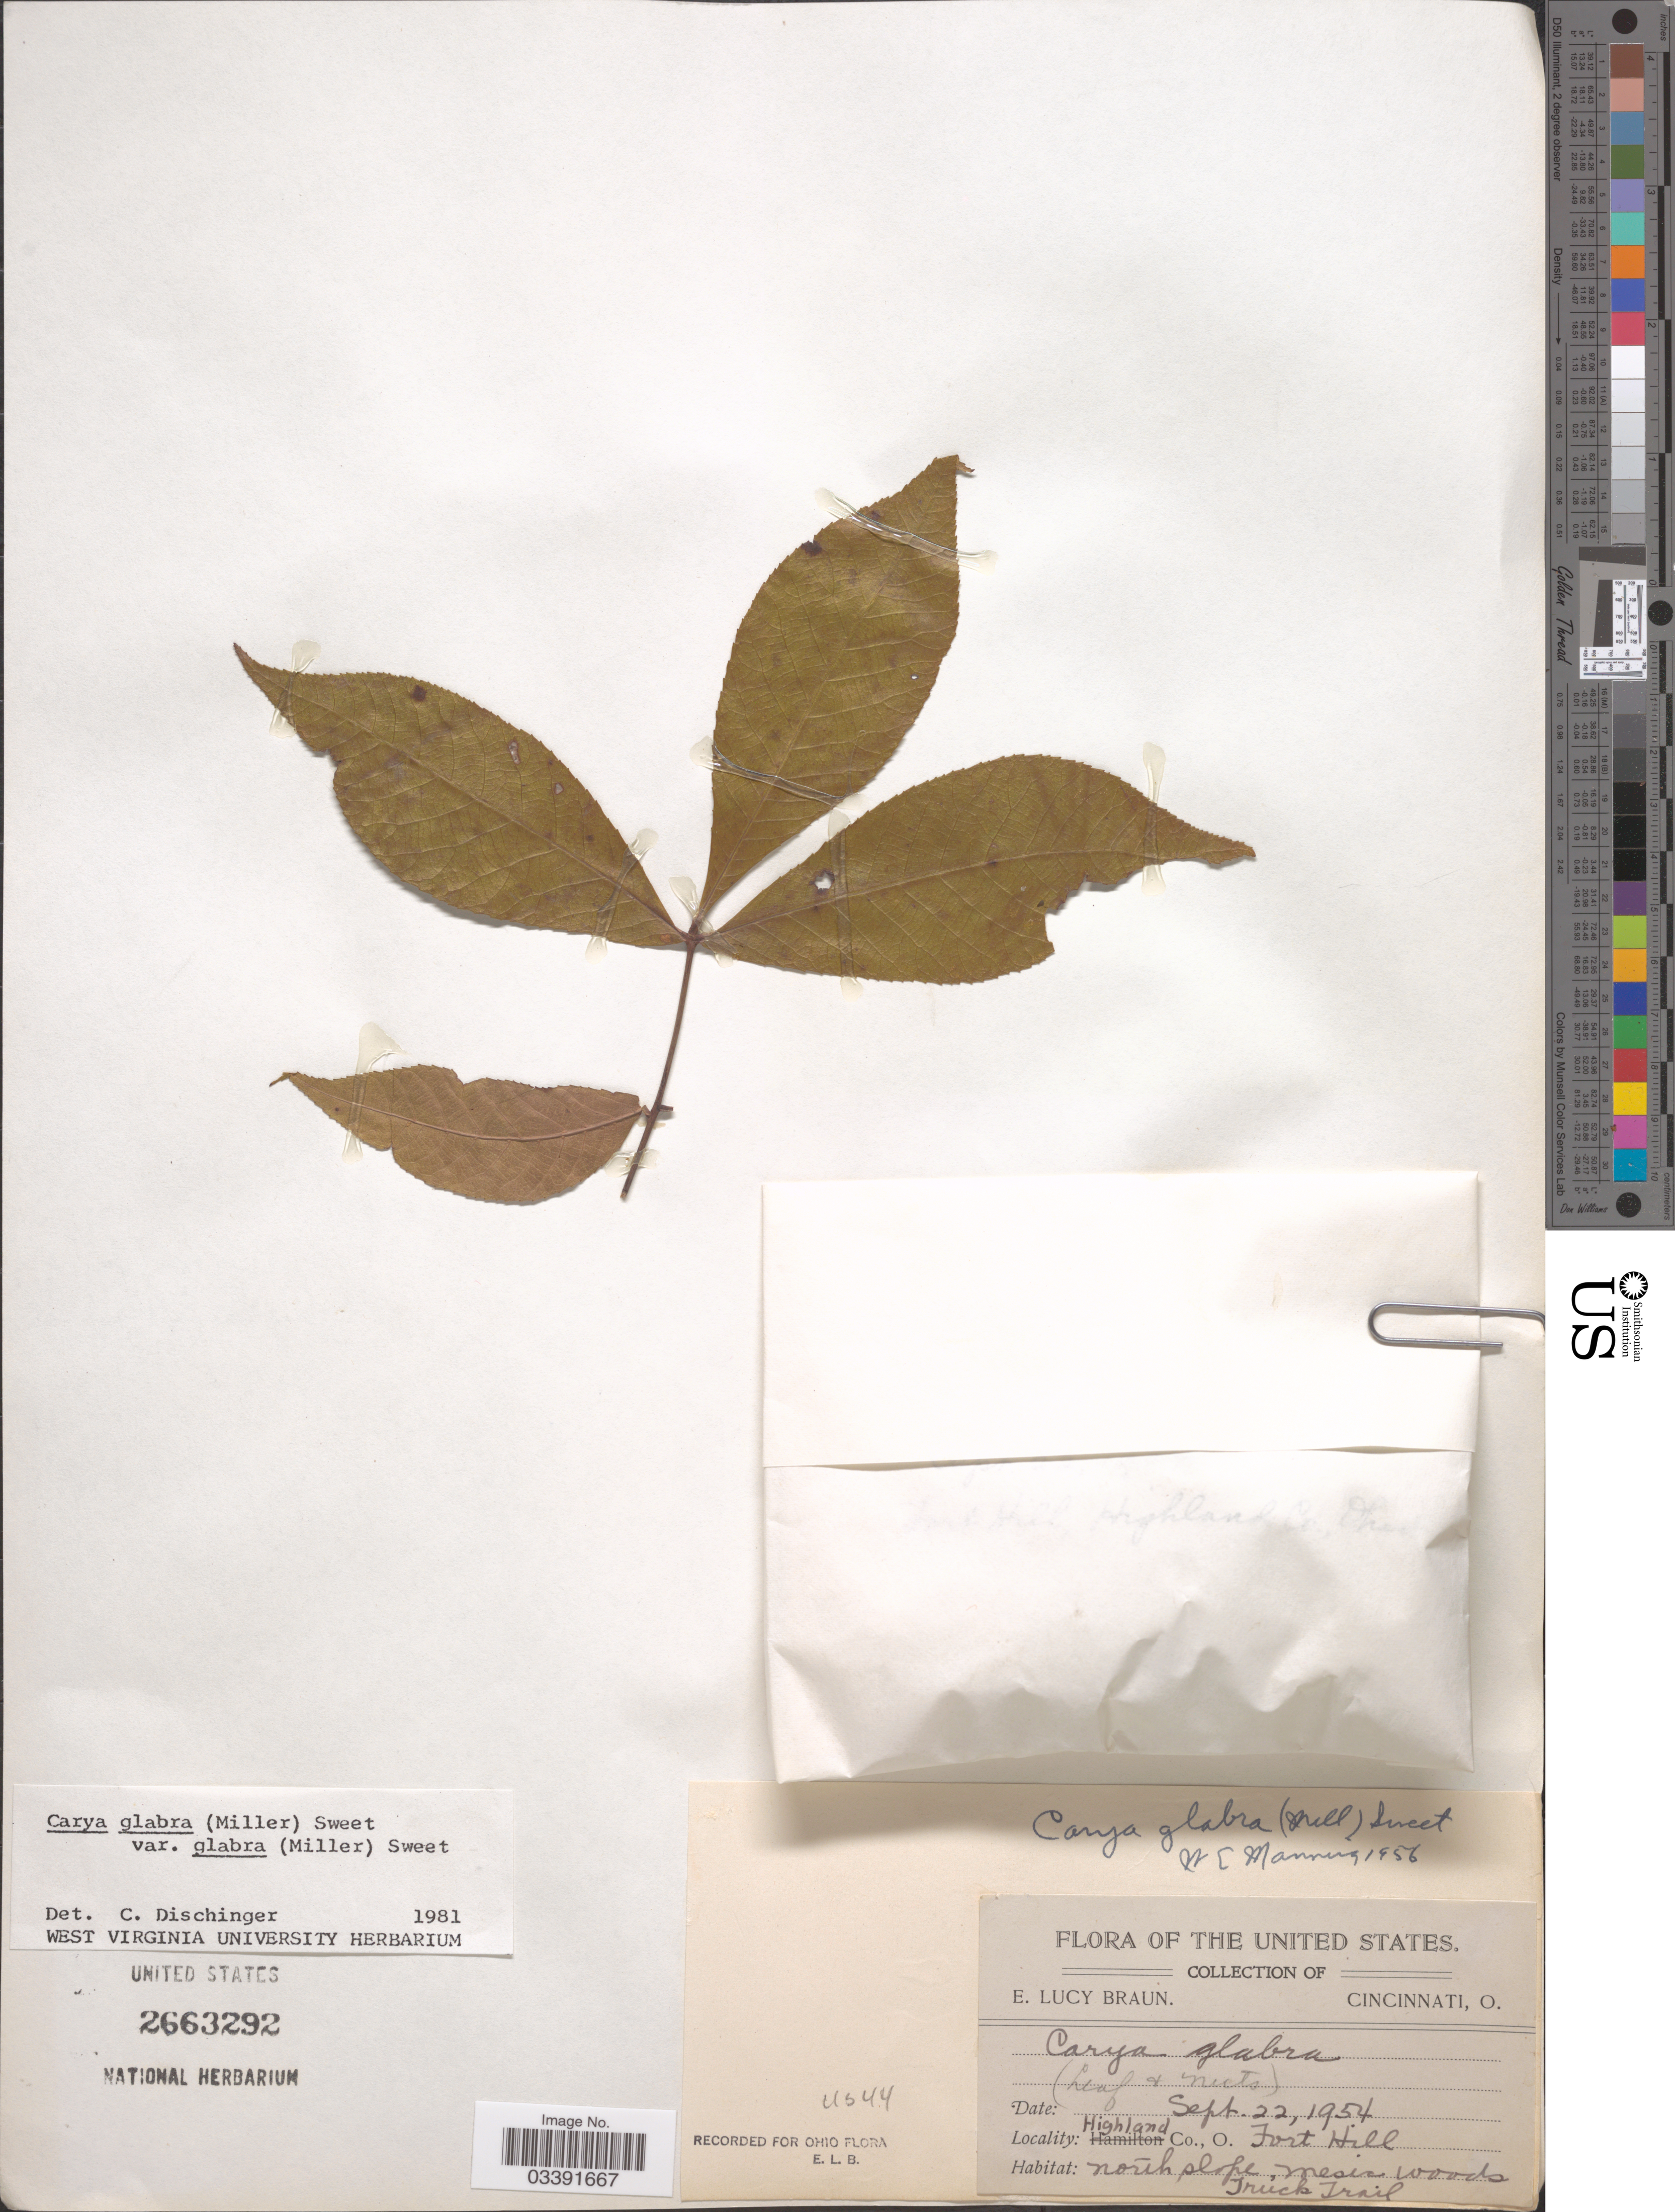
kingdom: Plantae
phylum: Tracheophyta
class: Magnoliopsida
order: Fagales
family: Juglandaceae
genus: Carya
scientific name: Carya glabra var. glabra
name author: (Mill.) Sweet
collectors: E. L. Braun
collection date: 1954-09-22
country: United States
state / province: Ohio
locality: Highland Co., Fort Hill.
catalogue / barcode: US 2663292